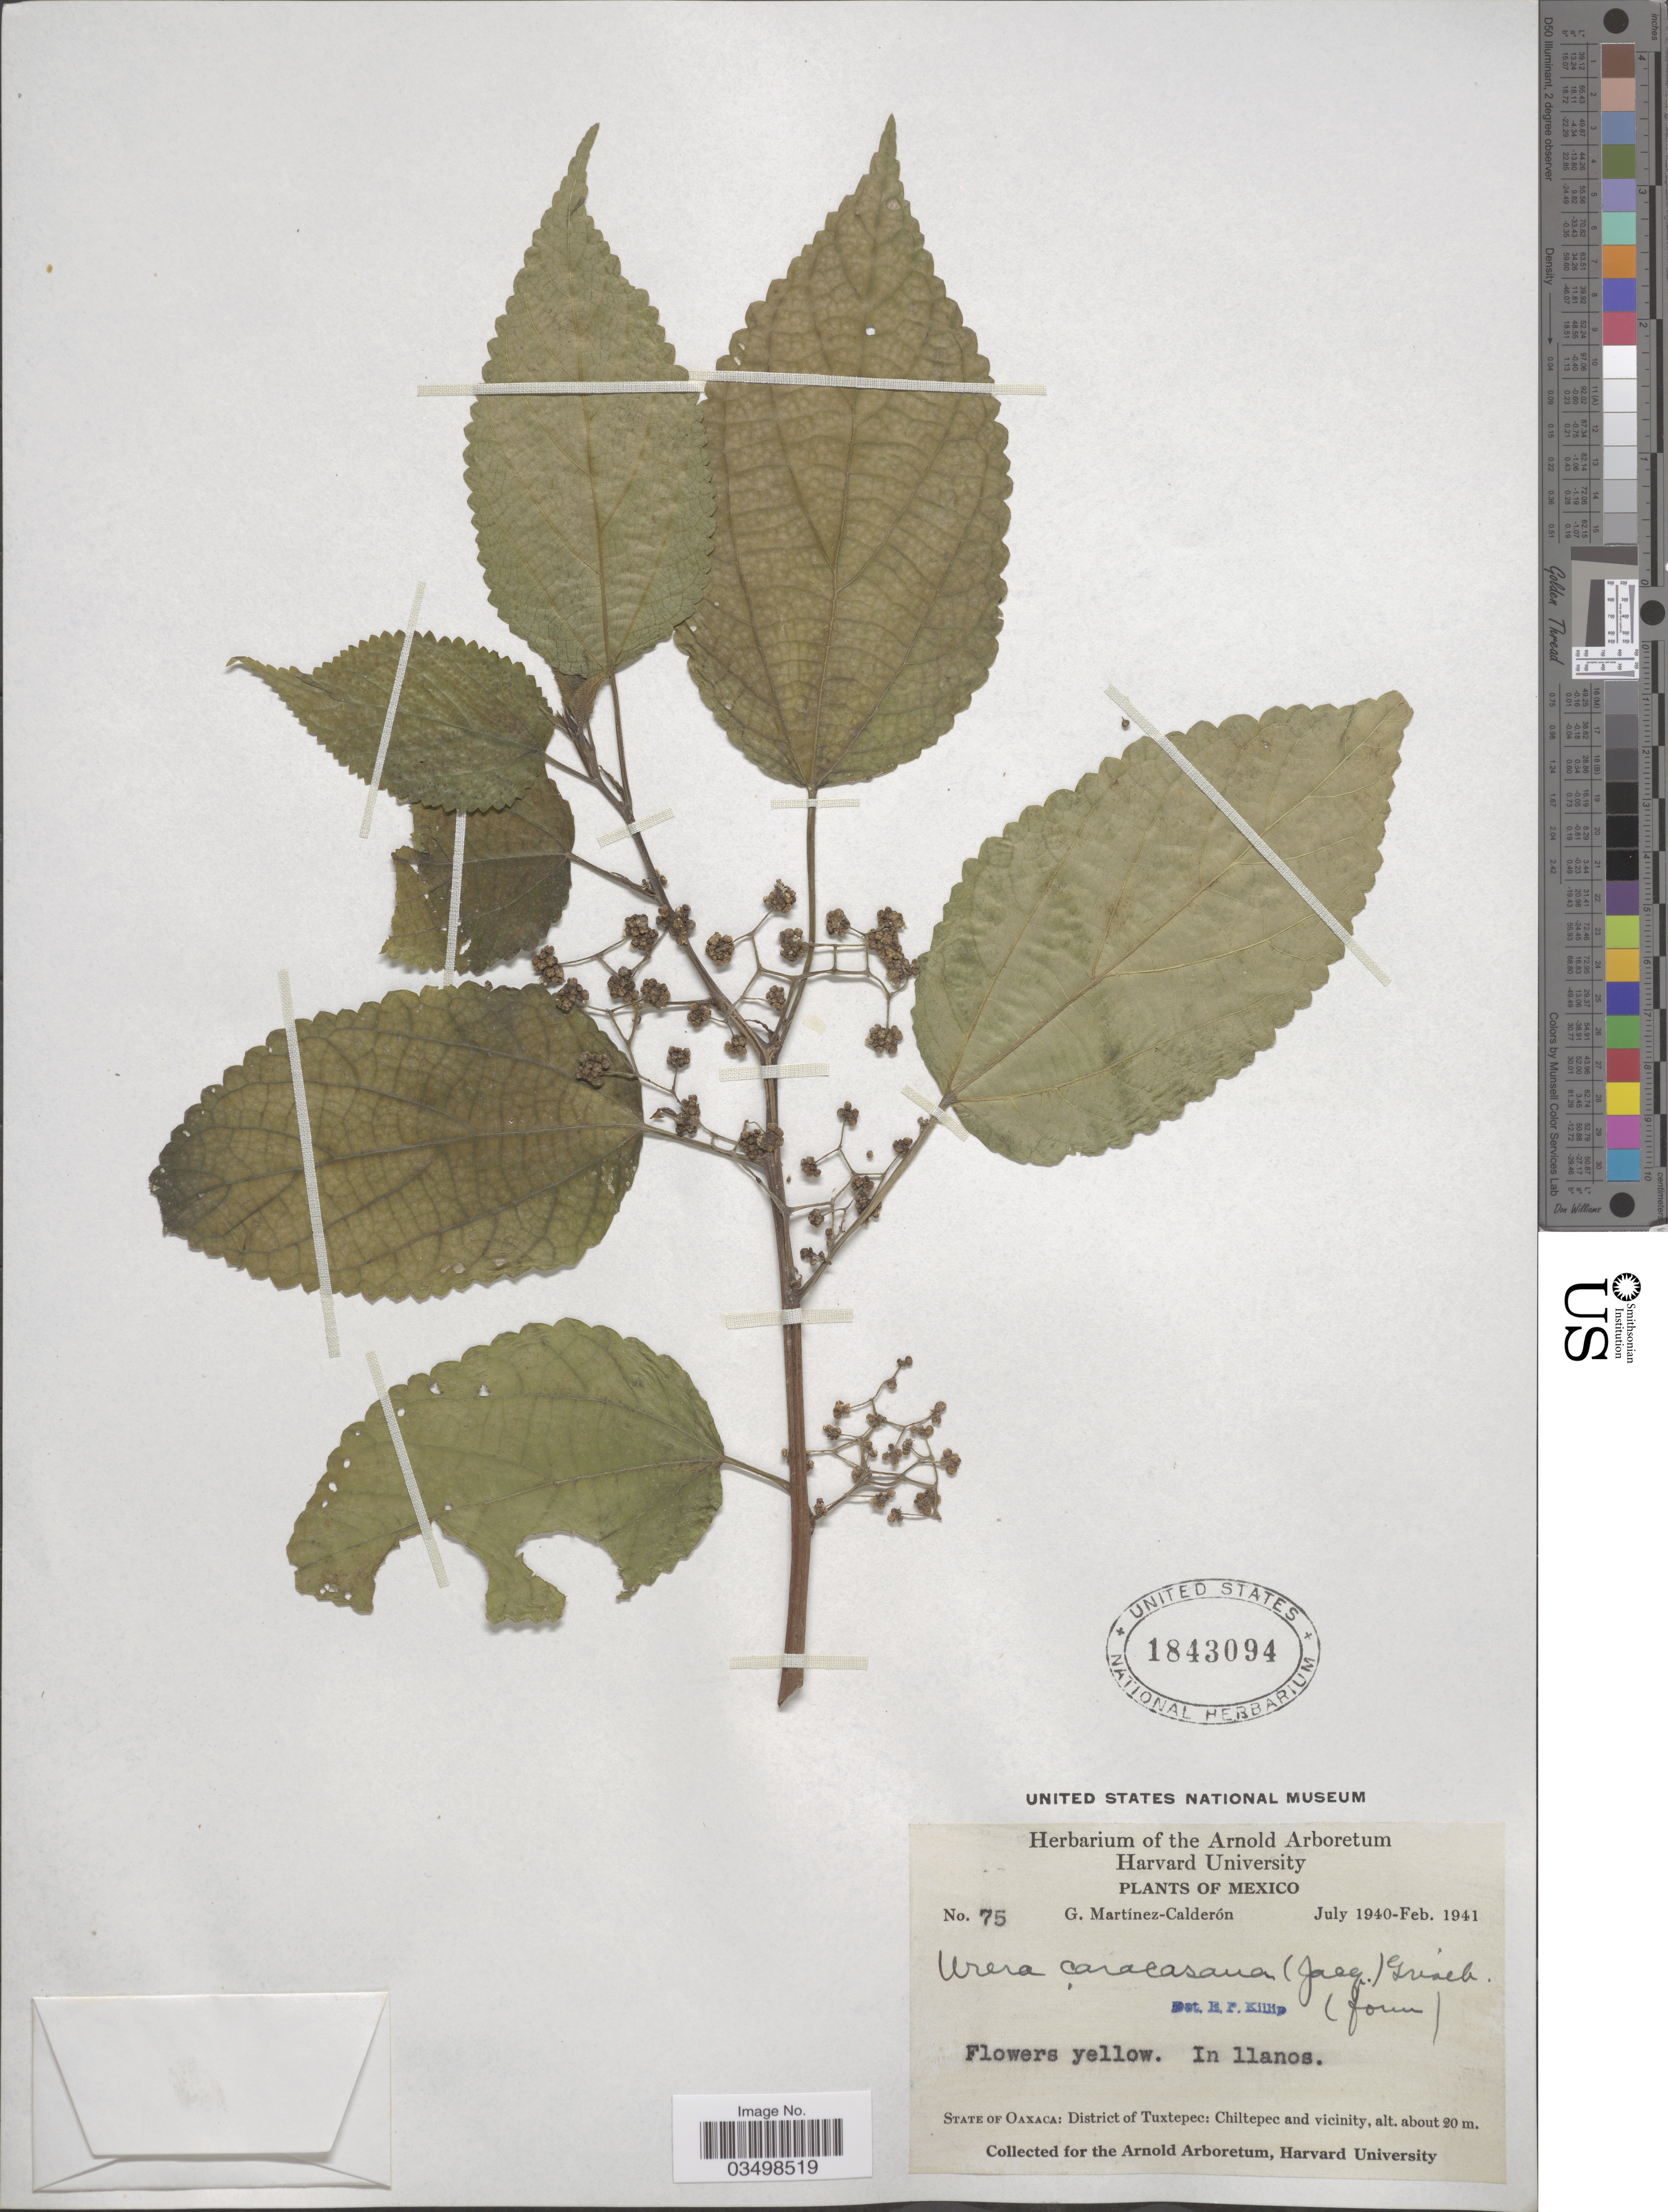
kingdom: Plantae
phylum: Tracheophyta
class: Magnoliopsida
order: Rosales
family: Urticaceae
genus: Urera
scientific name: Urera caracasana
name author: (Jacq.) Gaudich. ex Griseb.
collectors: G. Martínez Calderón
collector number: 75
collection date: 1940-07/1941-02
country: Mexico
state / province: Oaxaca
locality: District of Tuxtepec: Chiltepec and vicinity.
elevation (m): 20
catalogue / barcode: US 1843094